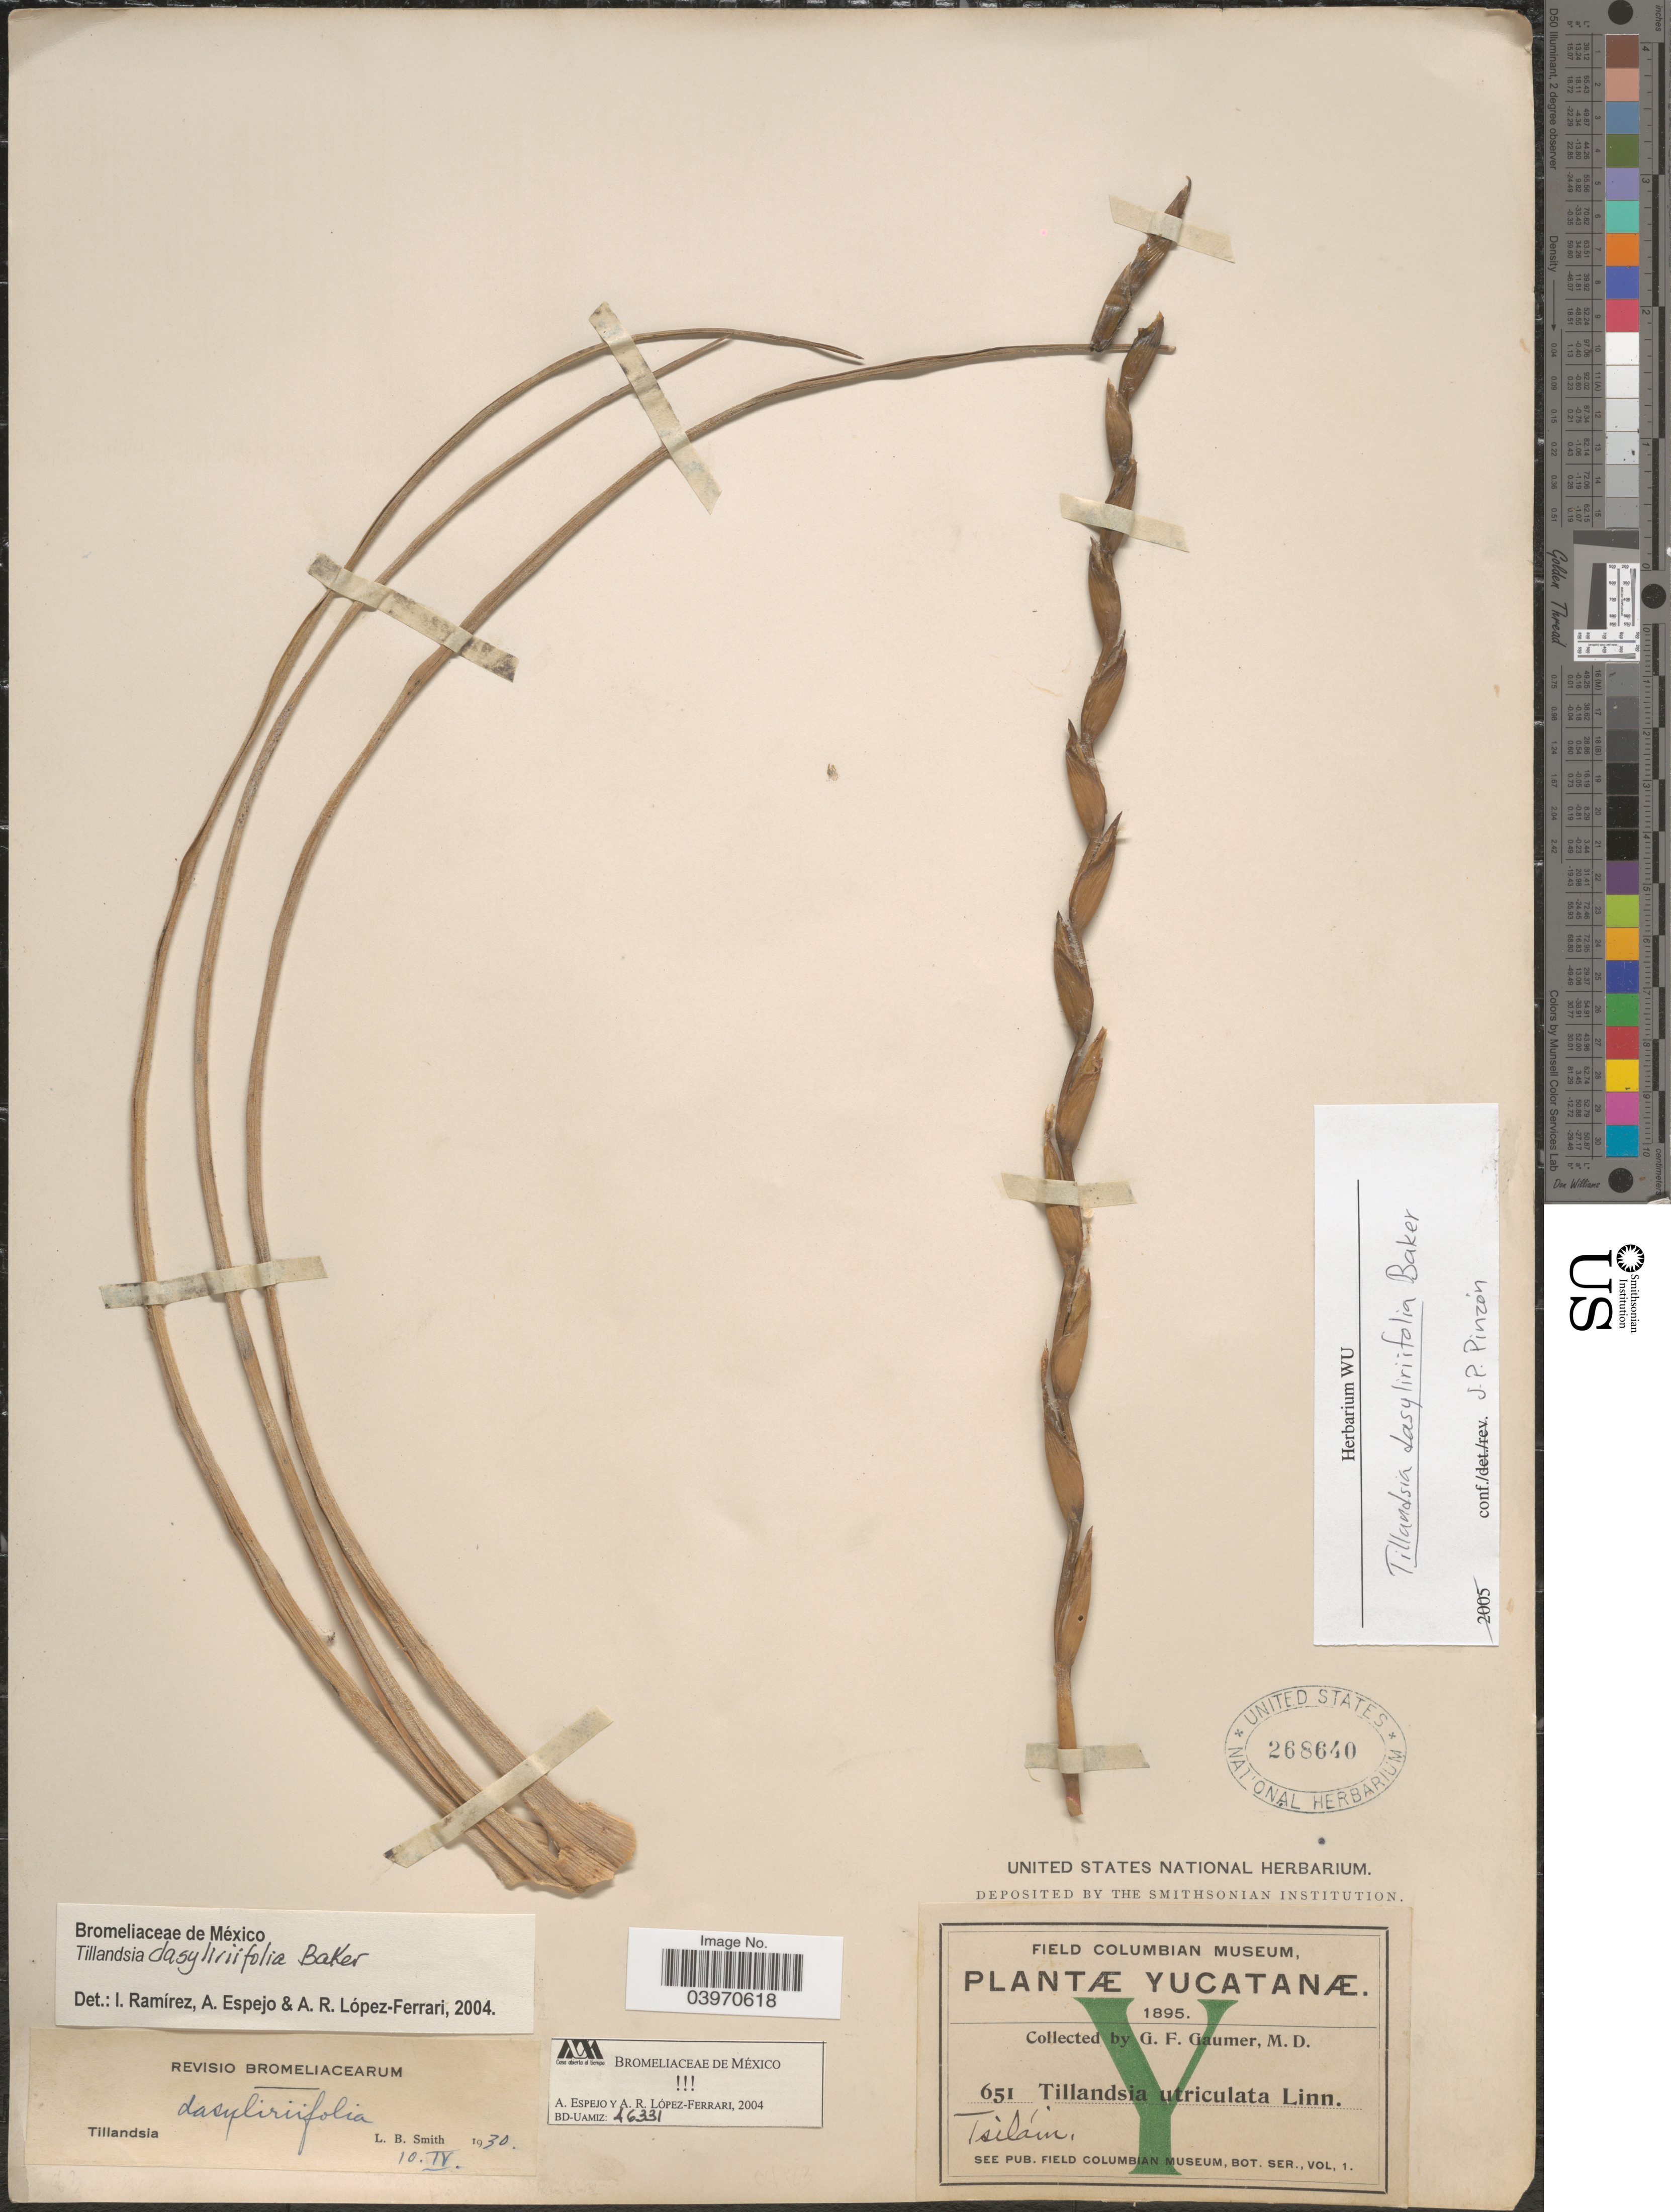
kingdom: Plantae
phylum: Tracheophyta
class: Liliopsida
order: Poales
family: Bromeliaceae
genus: Tillandsia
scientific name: Tillandsia dasyliriifolia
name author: Baker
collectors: G. F. Gaumer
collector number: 651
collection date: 1895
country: Mexico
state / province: Yucatán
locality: Tsilám.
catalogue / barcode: US 268640